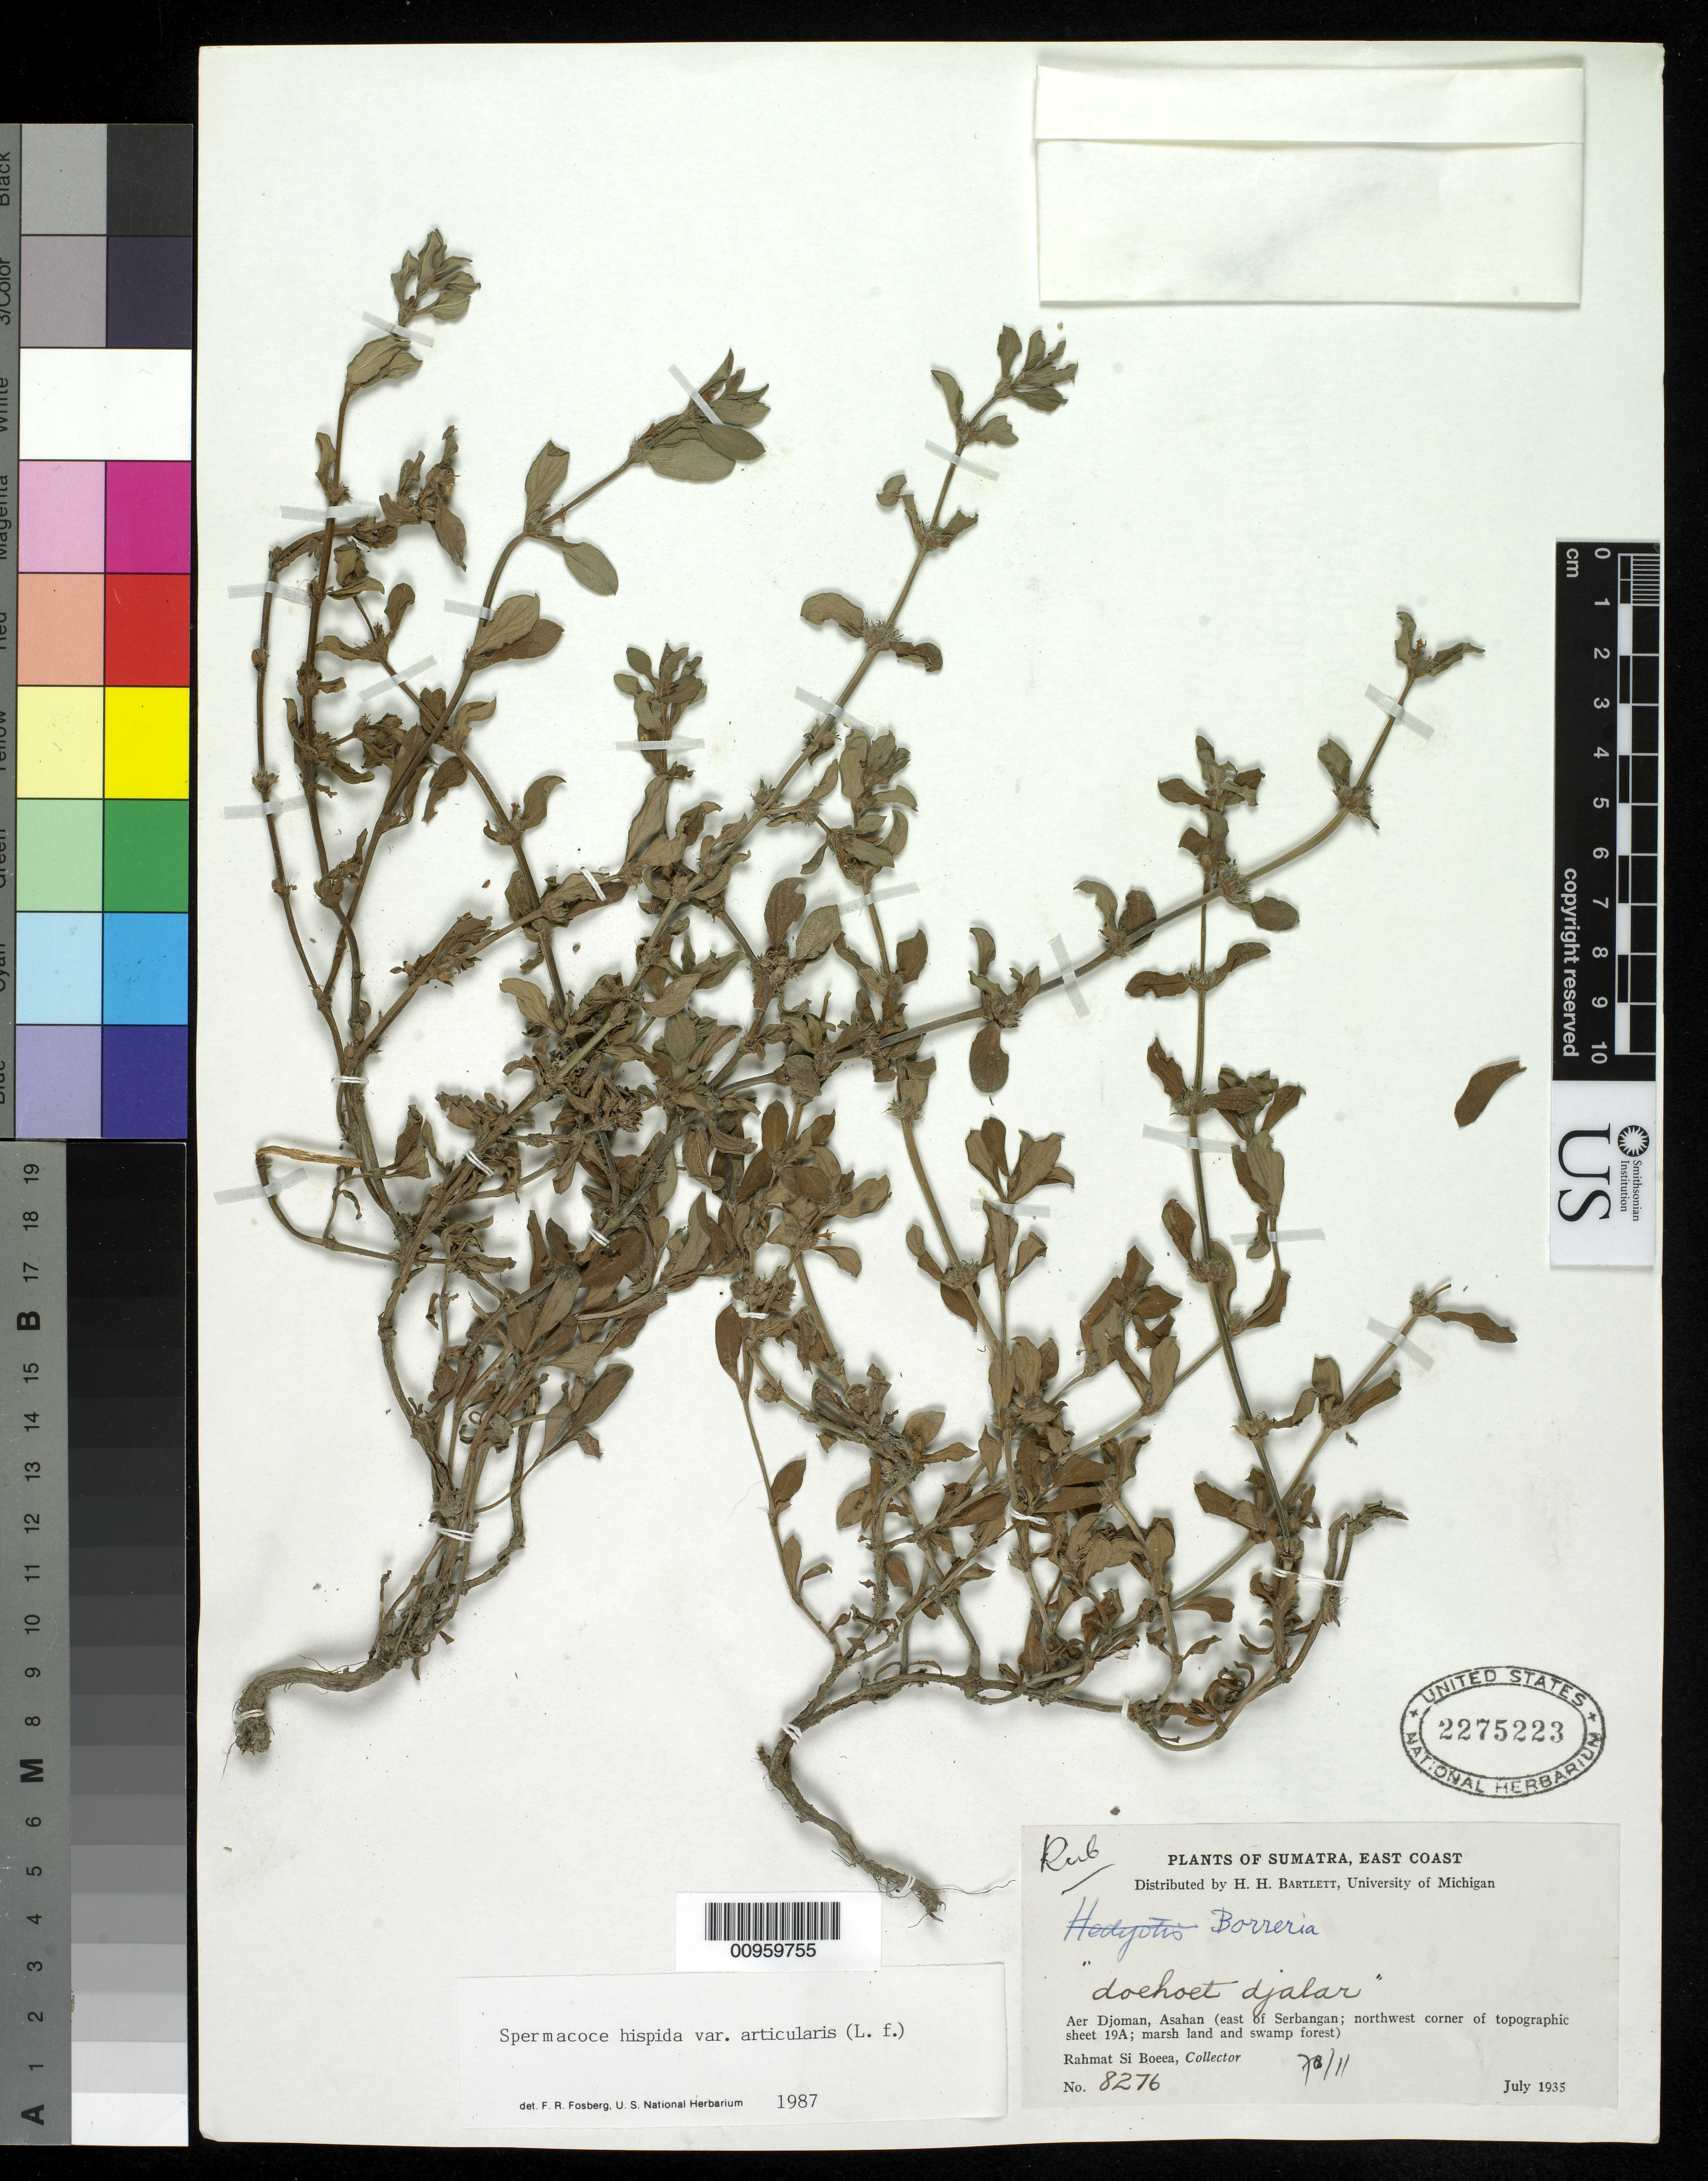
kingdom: Plantae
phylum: Tracheophyta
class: Magnoliopsida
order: Gentianales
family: Rubiaceae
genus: Spermacoce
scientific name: Spermacoce hispida var. hispida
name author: L.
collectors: Rahmat Si Boeea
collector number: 8276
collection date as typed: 11 Jul 1935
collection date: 1935-07-11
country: Indonesia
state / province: Sumatra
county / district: Aceh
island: Sumatra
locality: Aer Djoman Asahan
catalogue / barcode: US 2275223